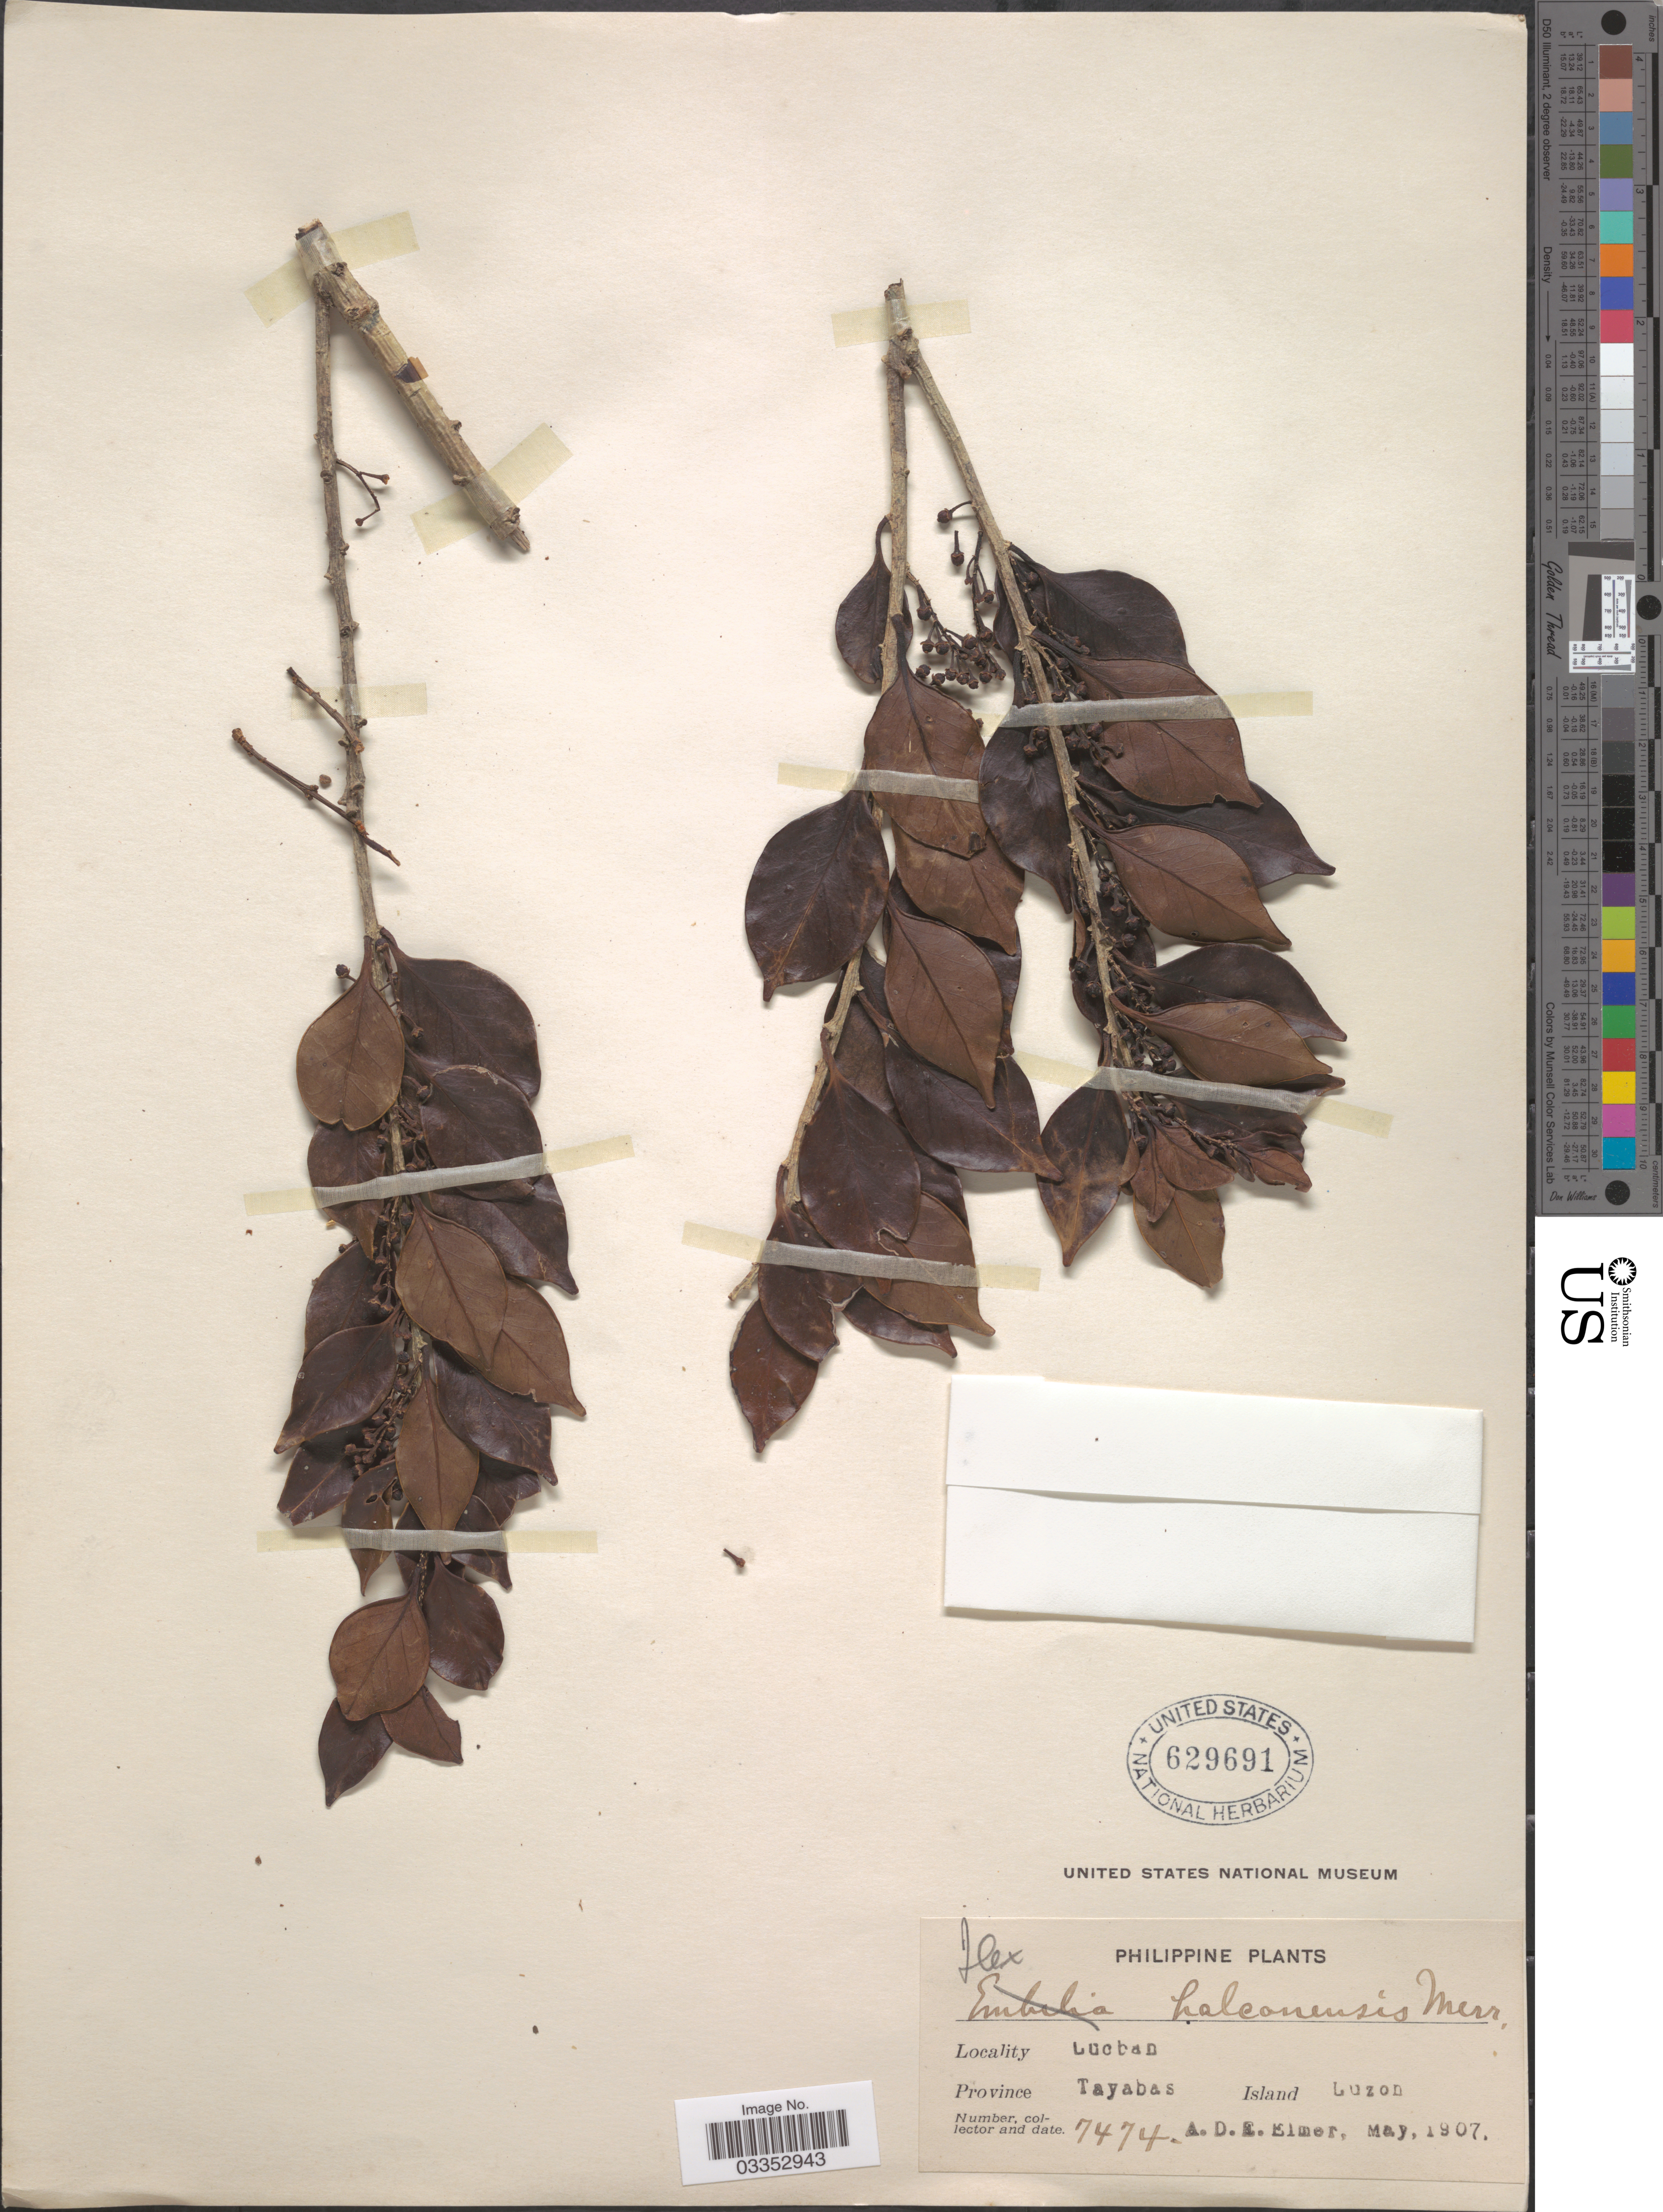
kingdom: Plantae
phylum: Tracheophyta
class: Magnoliopsida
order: Aquifoliales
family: Aquifoliaceae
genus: Ilex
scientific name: Ilex sp.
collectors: A. D. E. Elmer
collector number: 7474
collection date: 1907-05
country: Philippines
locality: Lucban, Province Tayabas, Island Luzon.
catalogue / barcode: US 629691